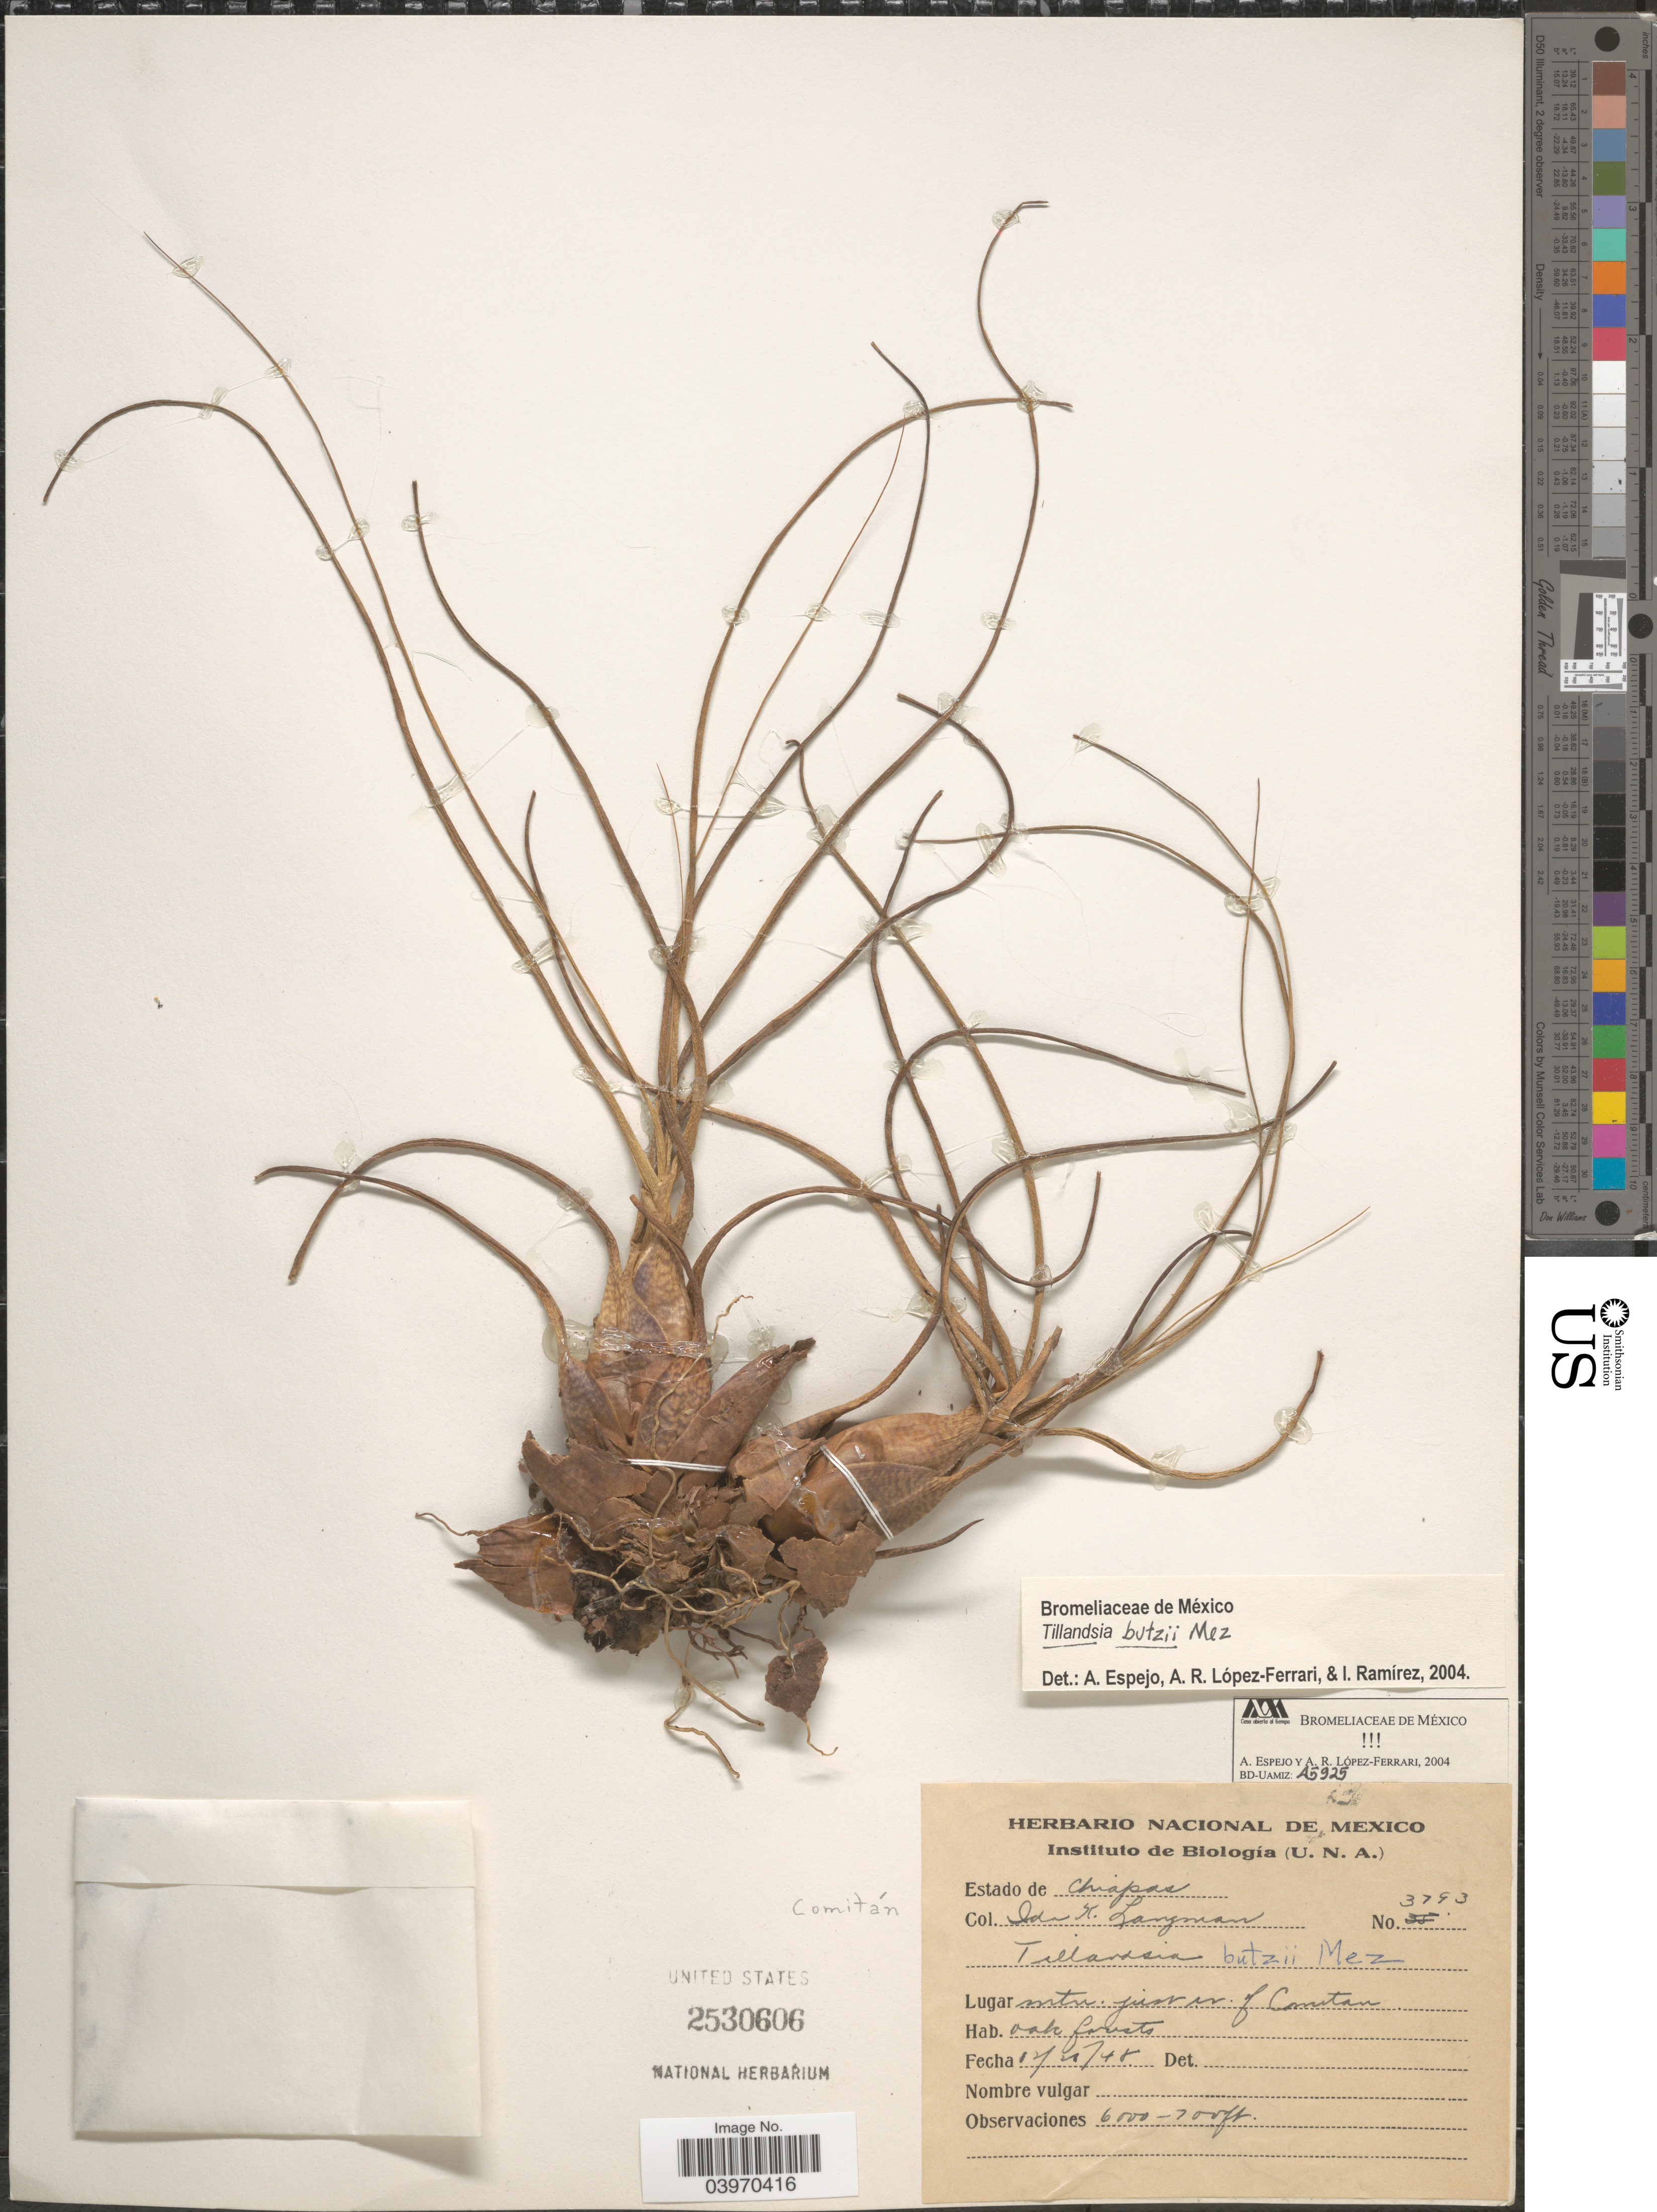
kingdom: Plantae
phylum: Tracheophyta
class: Liliopsida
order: Poales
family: Bromeliaceae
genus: Tillandsia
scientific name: Tillandsia butzii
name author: Mez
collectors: I. K. Langman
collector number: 3793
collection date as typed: Transcribed d/m/y: 26/12/48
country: Mexico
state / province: Chiapas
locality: Mtn. just n. of Comitan. Comitán.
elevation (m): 1829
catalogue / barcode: US 2530606